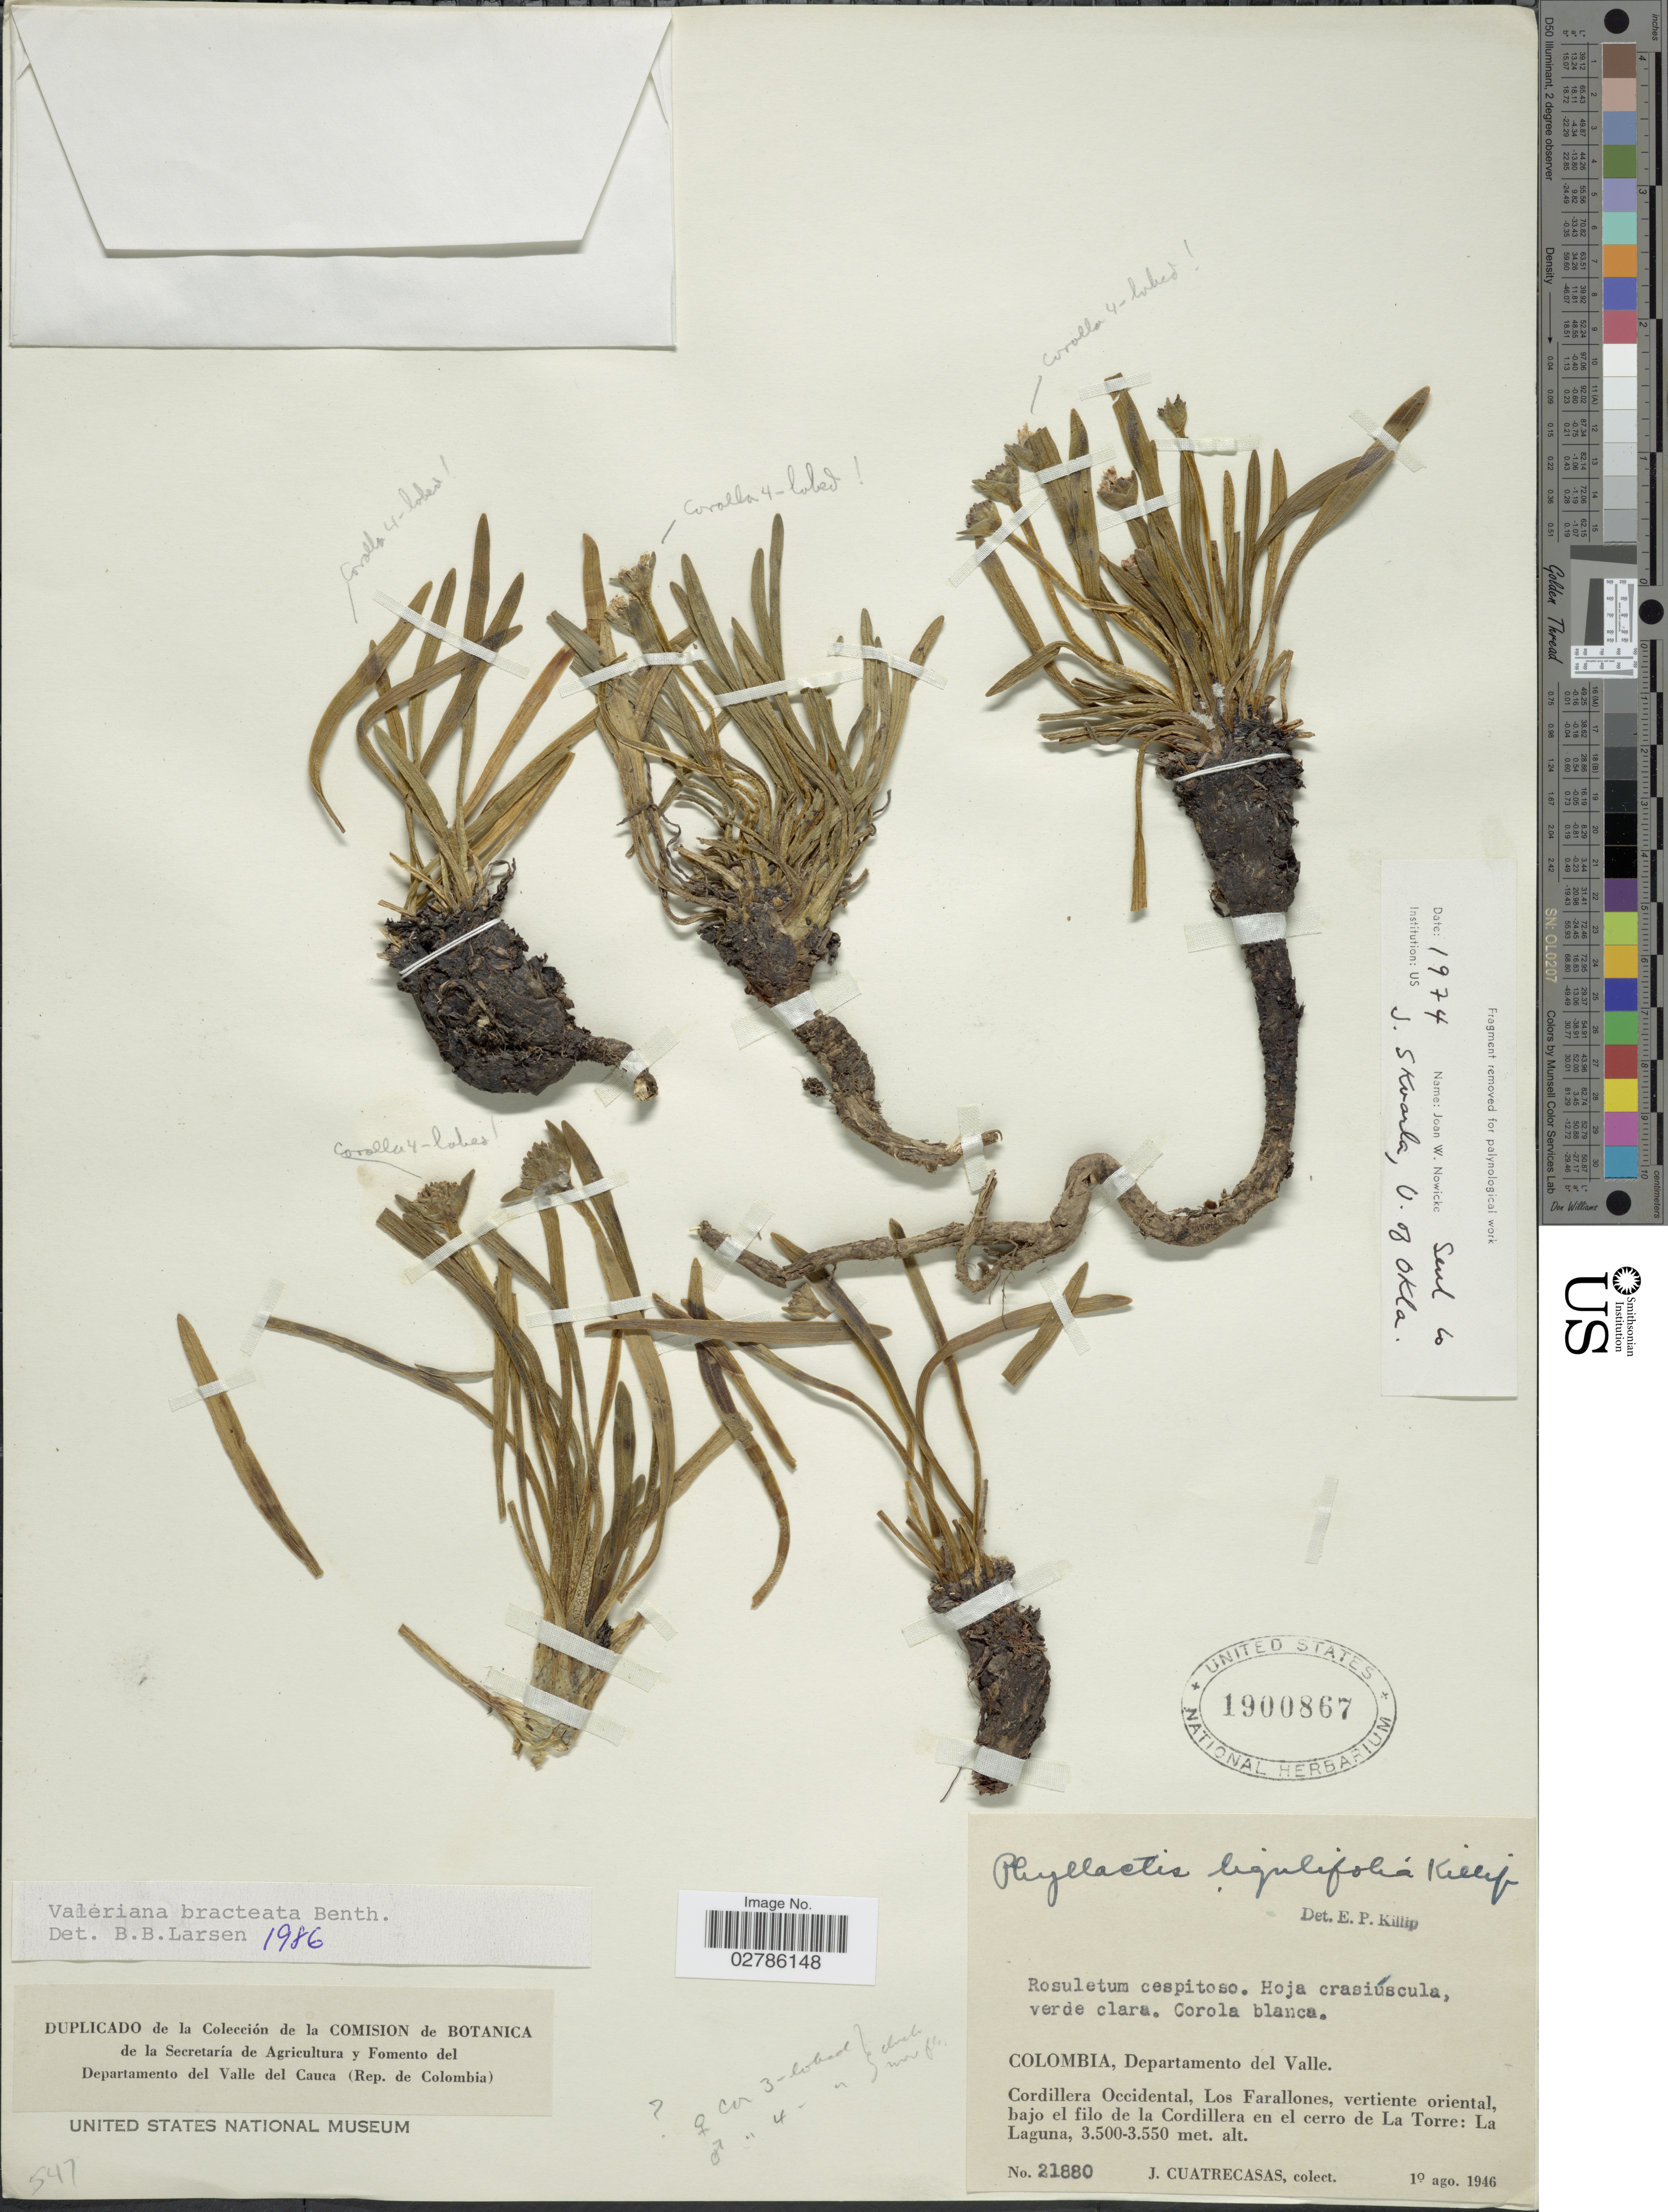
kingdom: Plantae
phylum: Tracheophyta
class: Magnoliopsida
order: Dipsacales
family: Caprifoliaceae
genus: Phyllactis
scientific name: Phyllactis bracteata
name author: (Benth.) Wedd.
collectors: J. Cuatrecasas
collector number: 21880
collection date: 1946-08-10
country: Colombia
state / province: Valle del Cauca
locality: Departamento del Valle, Cordillera Occidental, Los Farallones, vertiente oriental, bajo el filo de la Cordillera en el cerro de La Torre, La Laguna.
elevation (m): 3500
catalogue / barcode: US 1900867